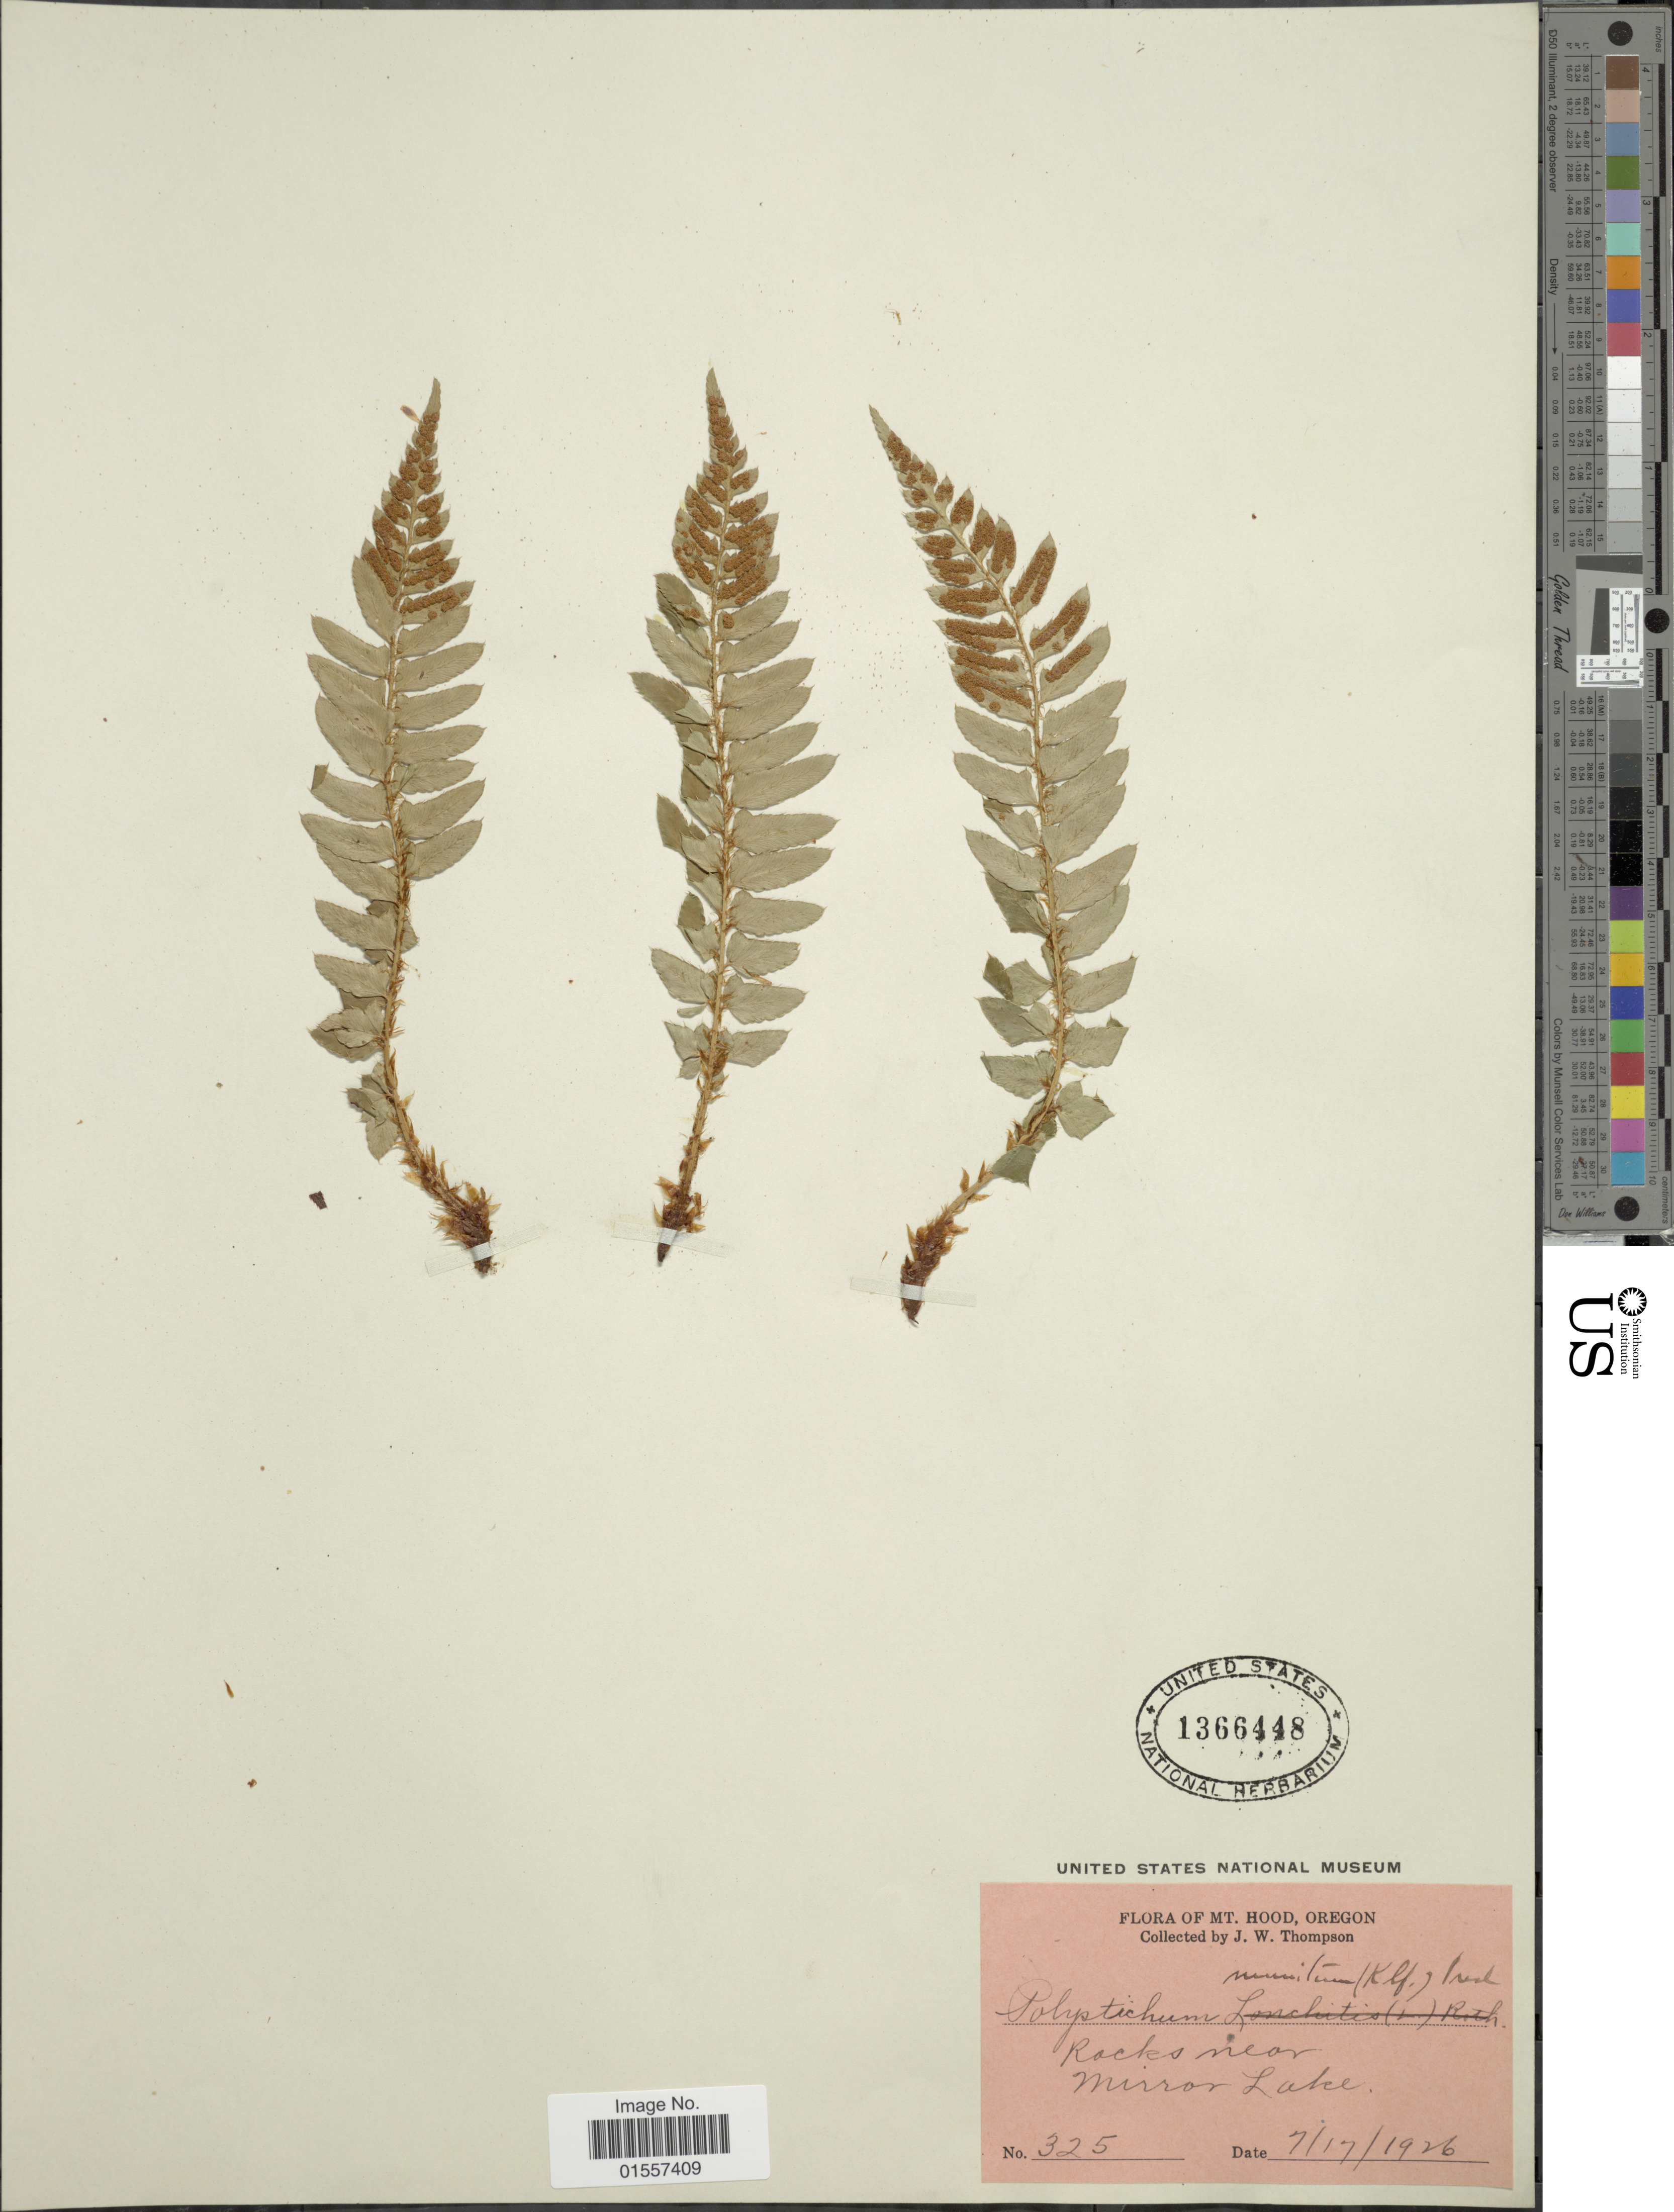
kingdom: Plantae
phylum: Tracheophyta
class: Polypodiopsida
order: Polypodiales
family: Dryopteridaceae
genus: Polystichum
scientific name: Polystichum munitum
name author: (Kaulf.) C. Presl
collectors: J. W. Thompson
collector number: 325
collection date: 1926-07-17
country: United States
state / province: Oregon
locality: Mt. Hood, Oregon, rocks near Mirror Lake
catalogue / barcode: US 1366448